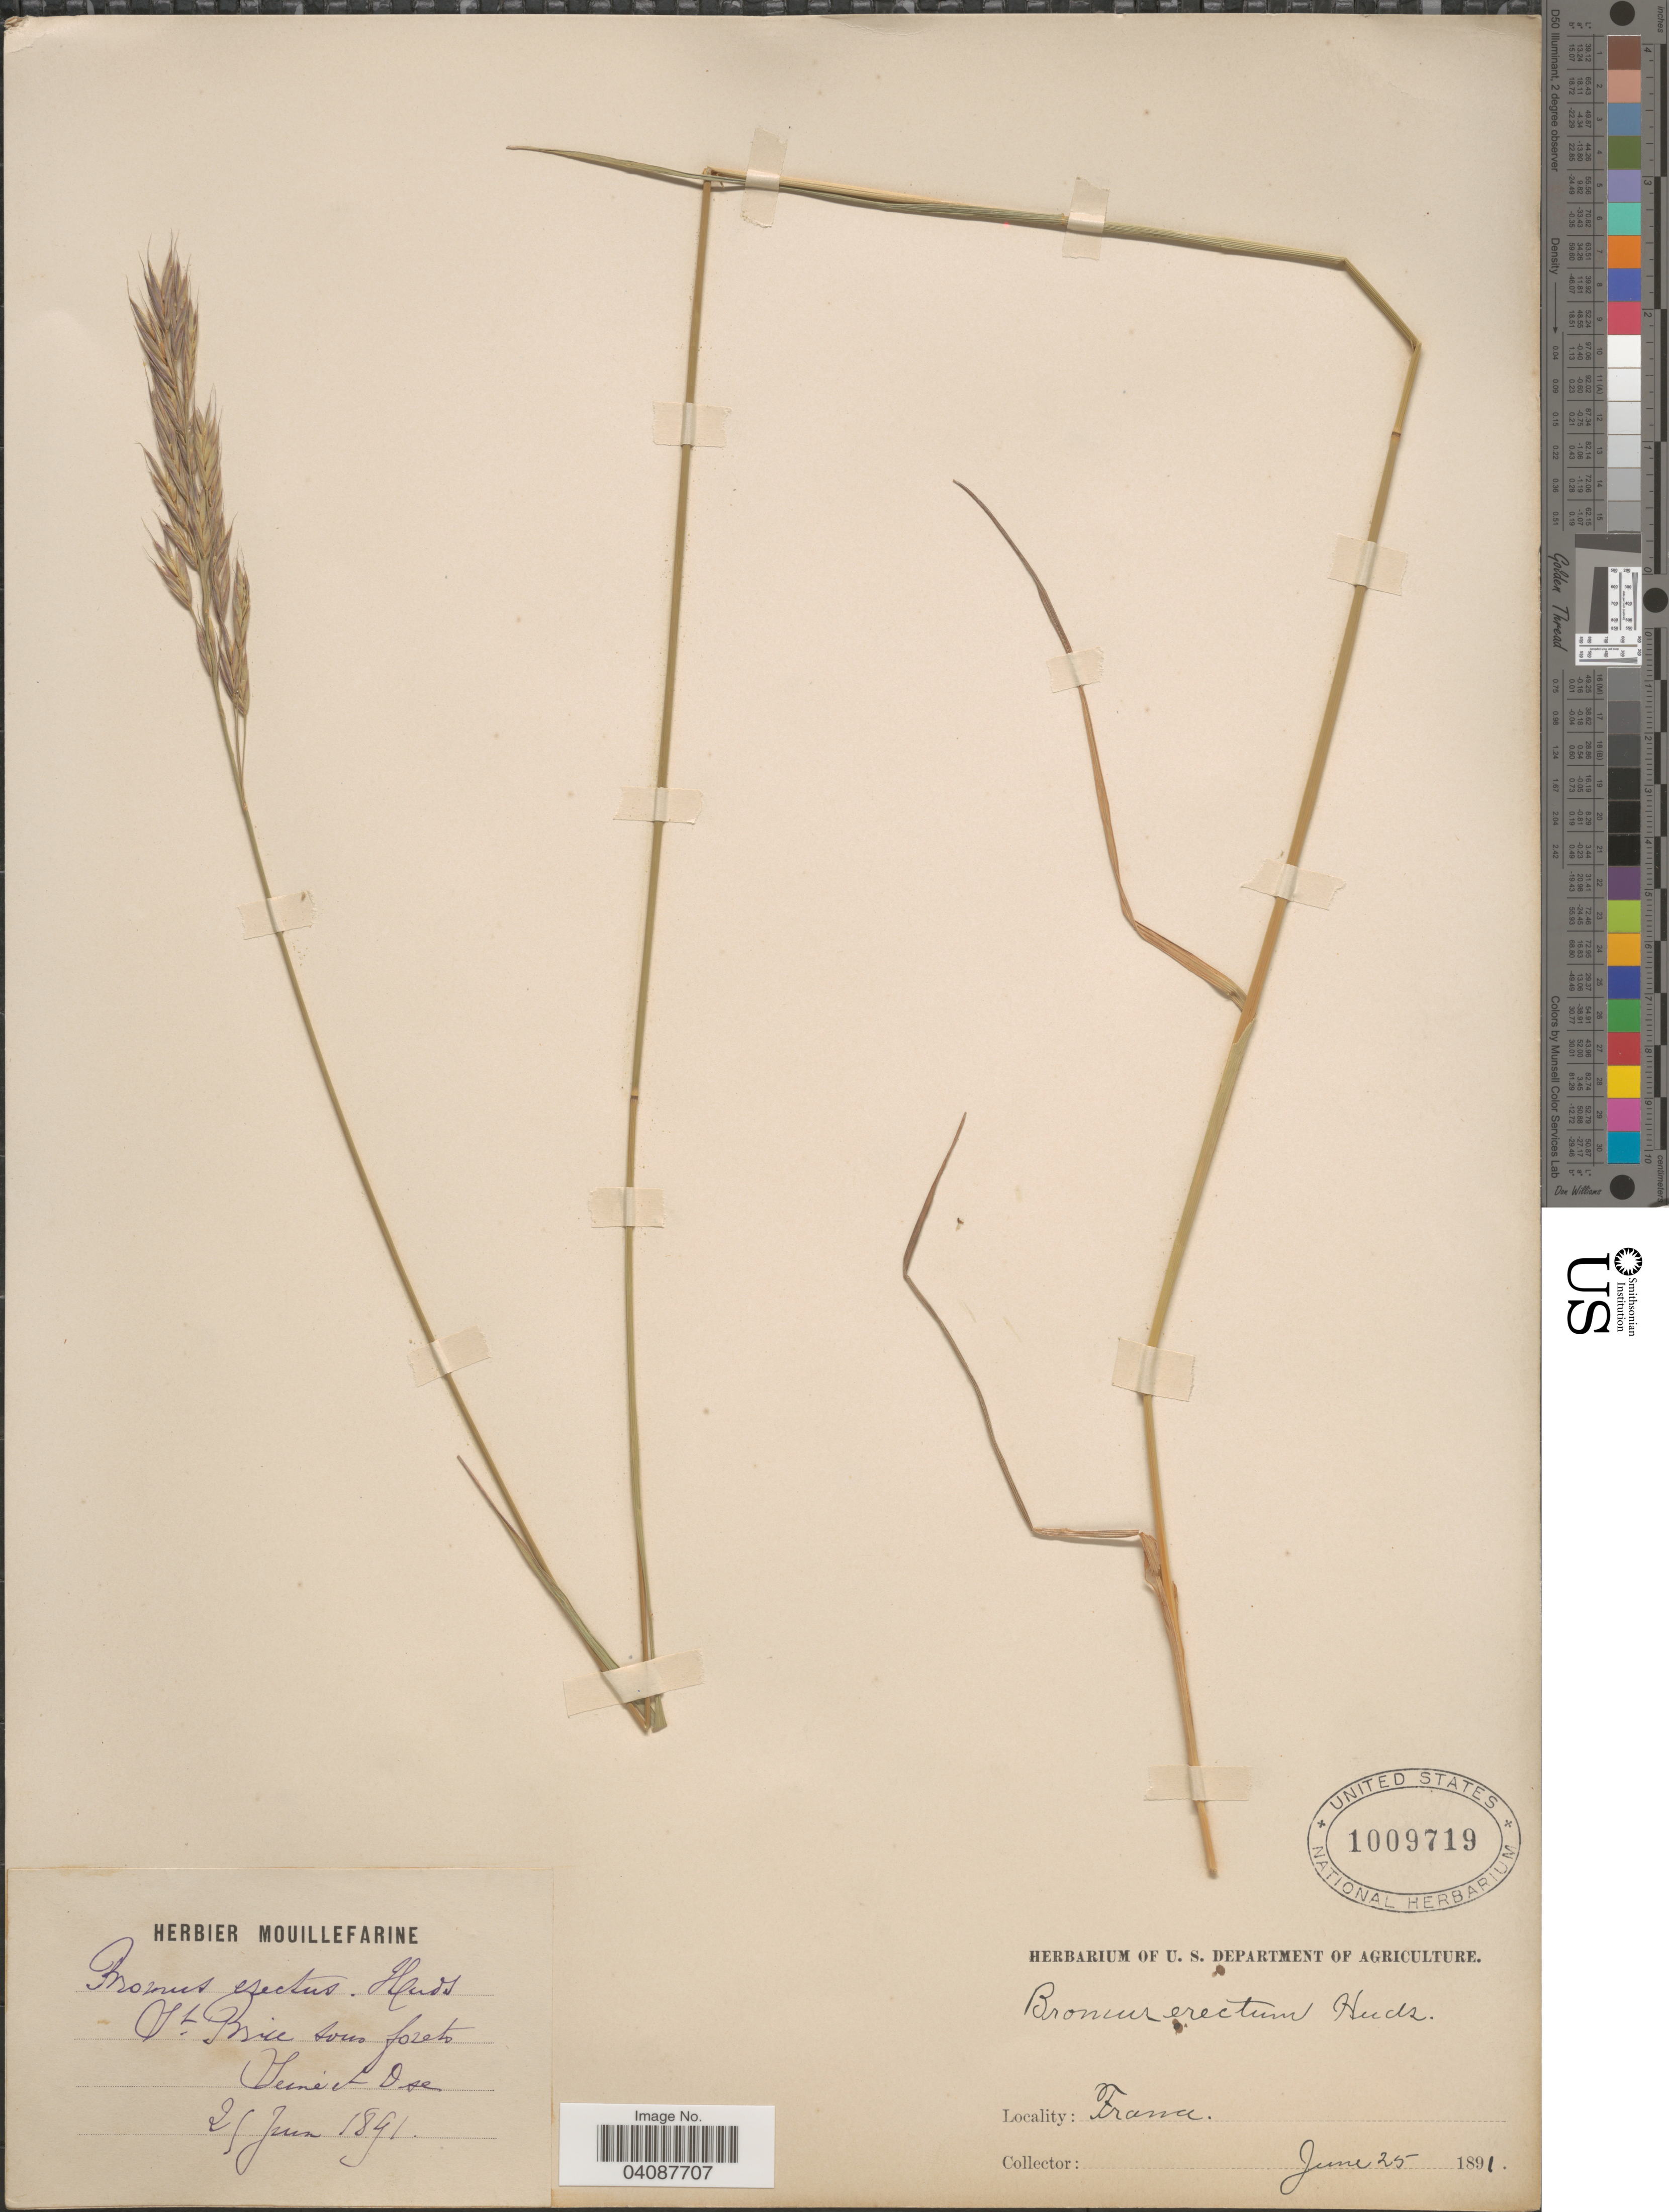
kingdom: Plantae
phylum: Tracheophyta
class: Liliopsida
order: Poales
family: Poaceae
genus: Bromus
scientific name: Bromus erectus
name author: Huds.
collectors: ex herb. Mouillefarine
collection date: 1891-06-25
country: France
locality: St Brice sous forets. Seine et Oise.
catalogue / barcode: US 1009719